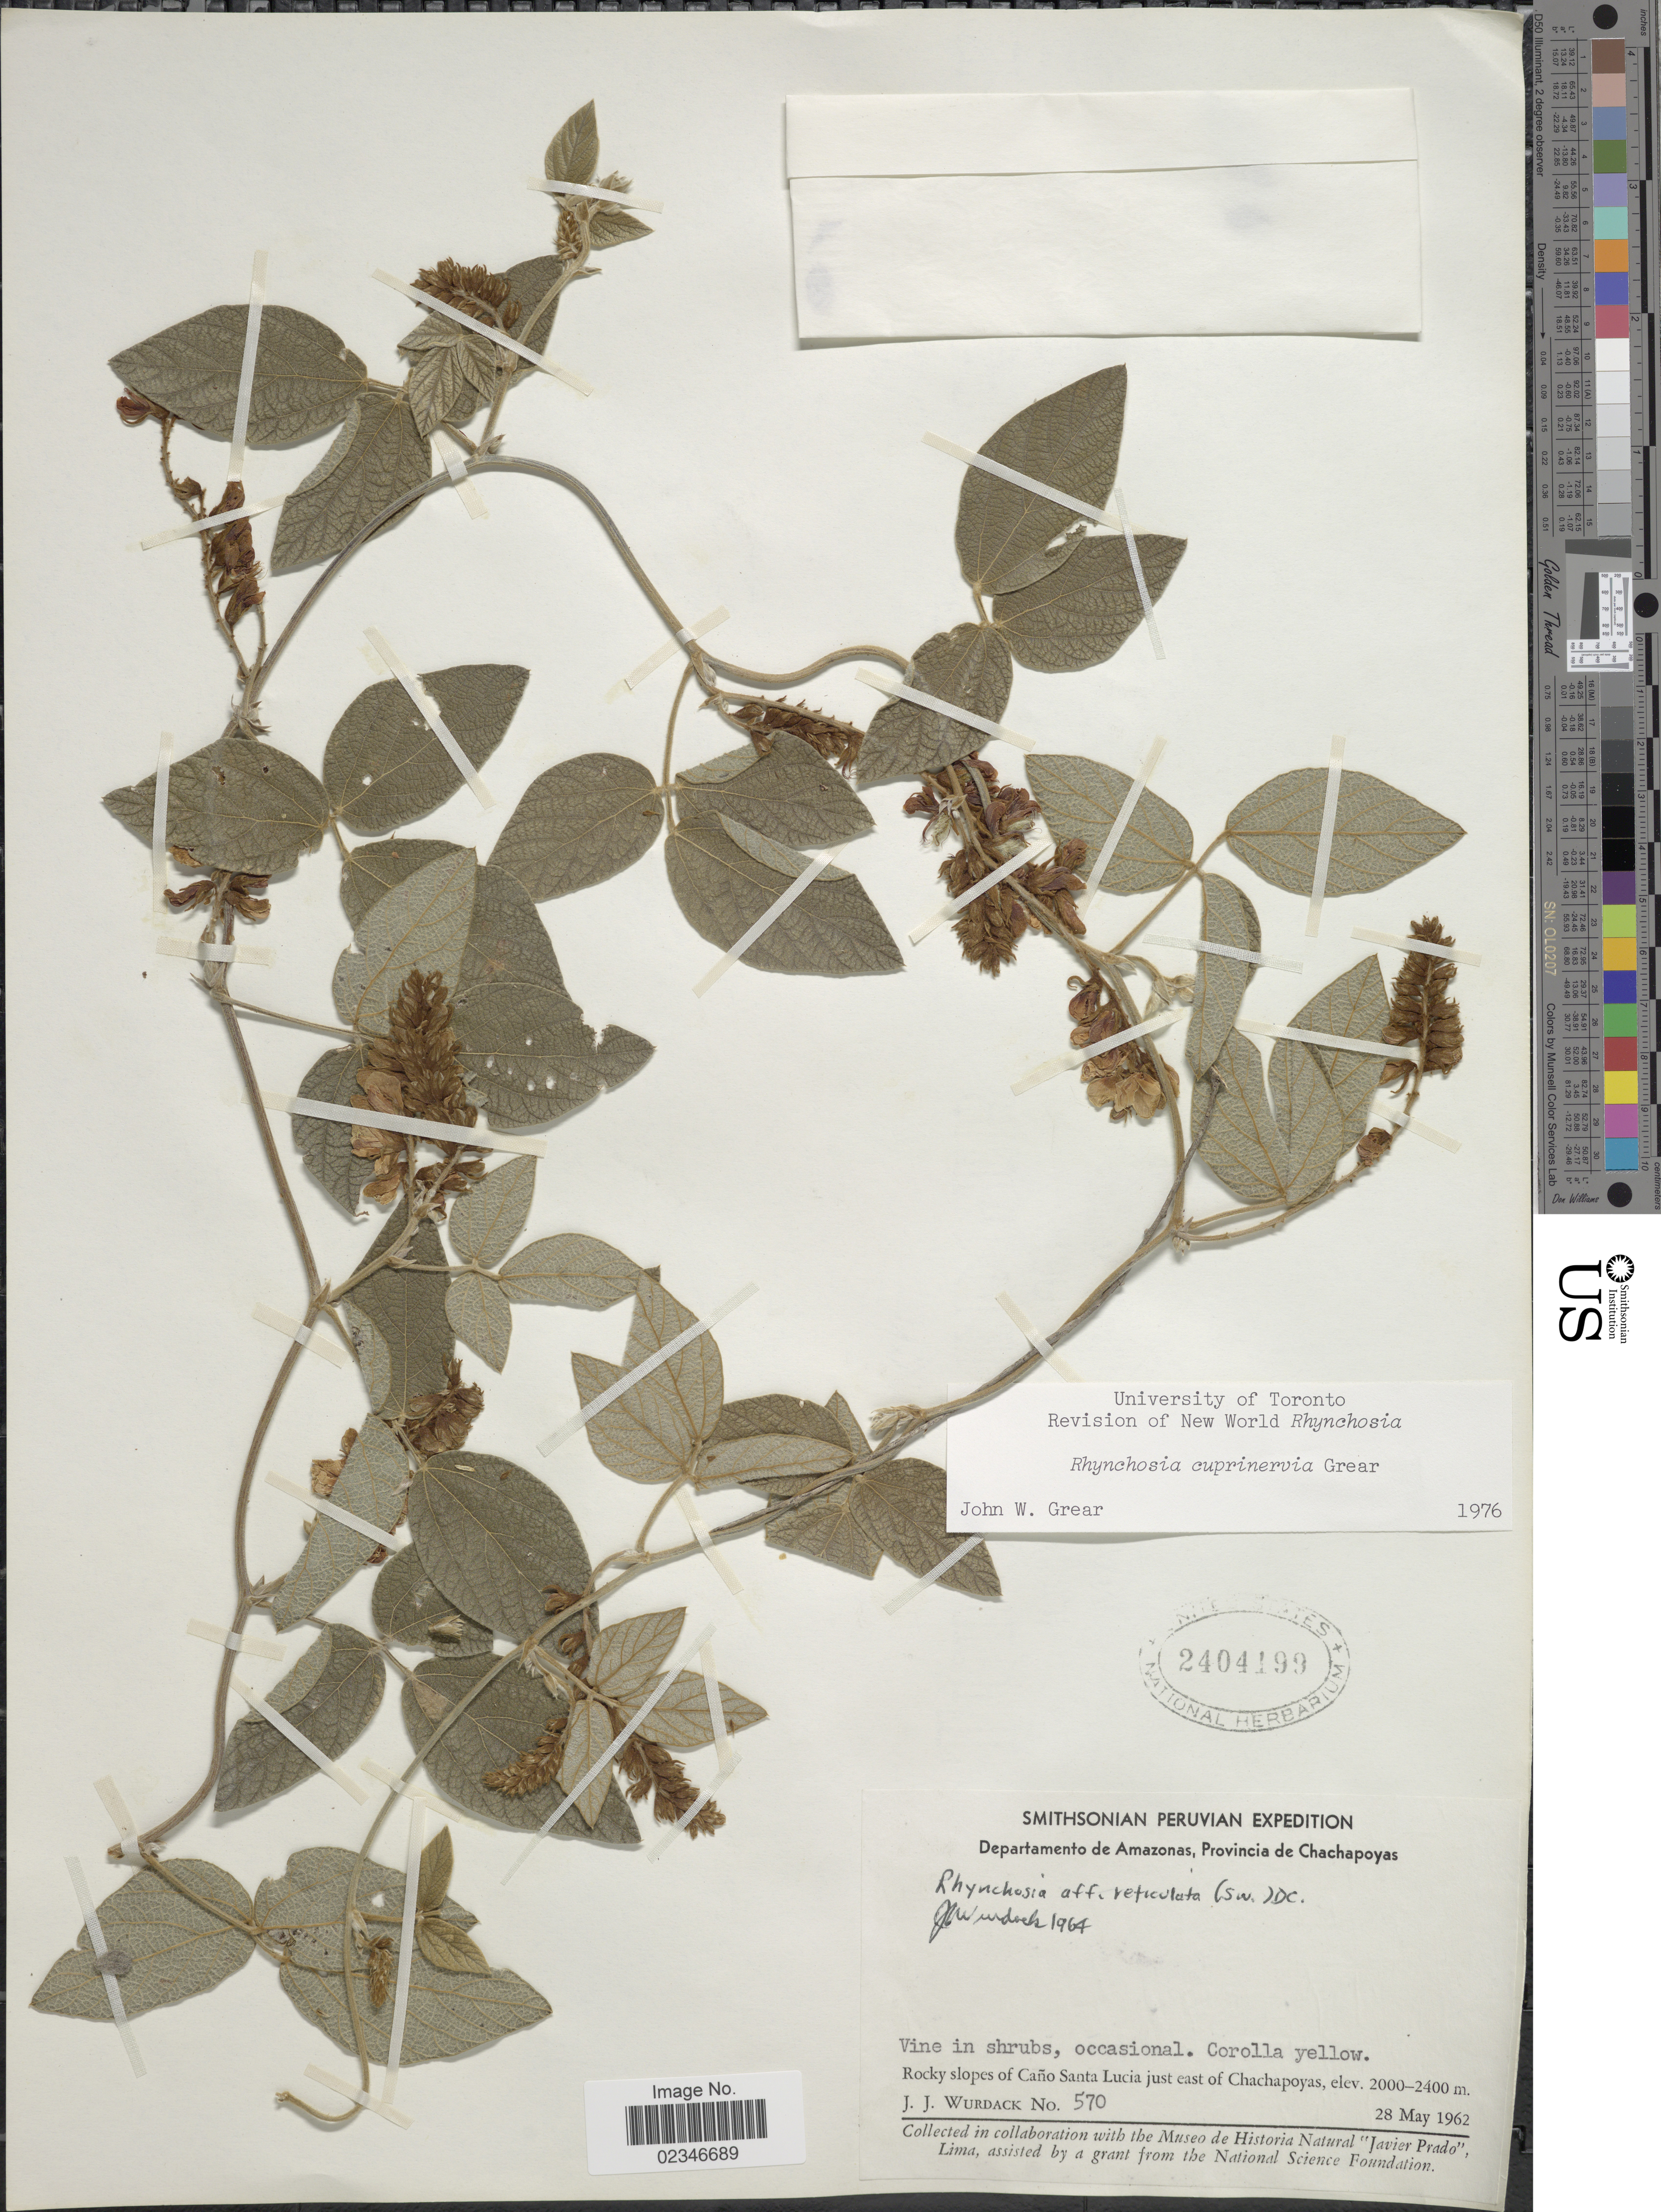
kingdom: Plantae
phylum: Tracheophyta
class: Magnoliopsida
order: Fabales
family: Fabaceae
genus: Rhynchosia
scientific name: Rhynchosia cuprinervia Grear ined.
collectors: J. J. Wurdack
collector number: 570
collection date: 1962-05-28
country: Peru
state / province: Amazonas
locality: Departamento de Amazonas, Provincia de Chachapoyas, Rocky slopes of Cano Santa Lucia just east of Chachapoyas.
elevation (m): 2000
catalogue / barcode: US 2404199